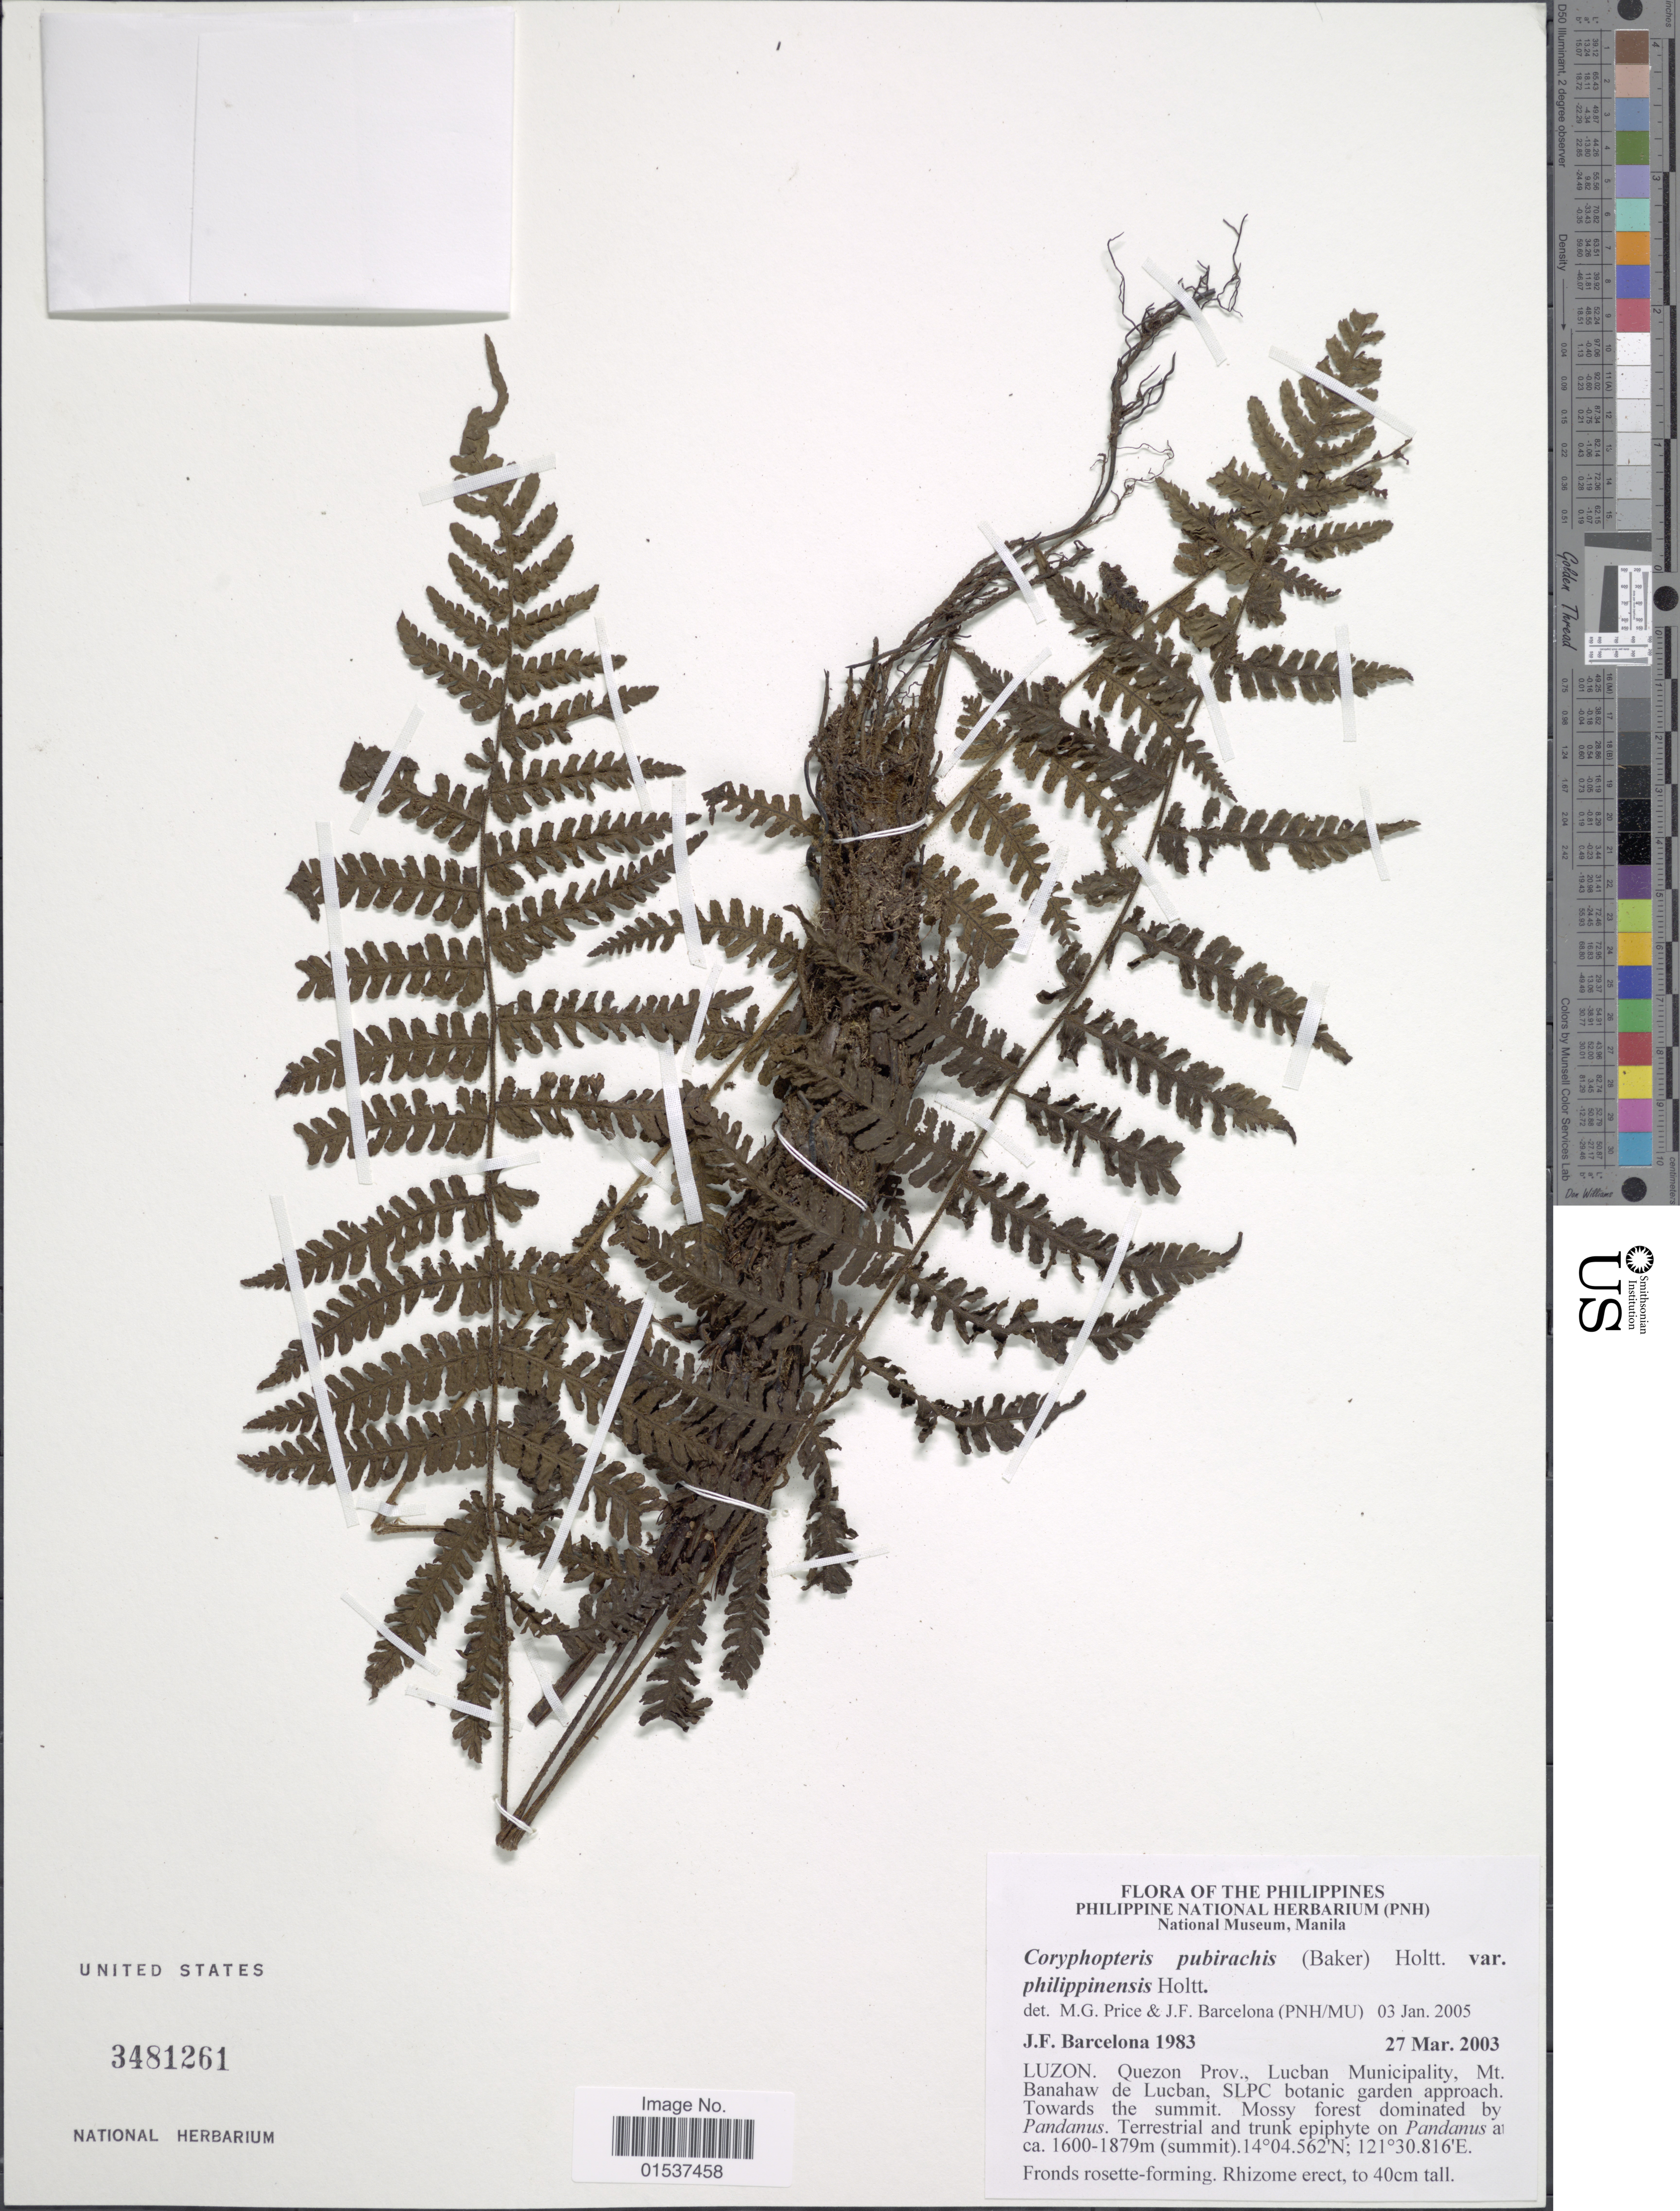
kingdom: Plantae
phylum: Tracheophyta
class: Polypodiopsida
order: Polypodiales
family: Thelypteridaceae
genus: Coryphopteris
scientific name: Coryphopteris pubirachis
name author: (Baker) Holttum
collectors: J. F. Barcelona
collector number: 1953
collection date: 2003-03-27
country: Philippines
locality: Luzon, Quezon Prov., Lucban Municipality, Mt. Banahaw de Lucban, SLPC botanic garden approach. Towards the summit.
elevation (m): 1600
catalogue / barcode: US 3481261